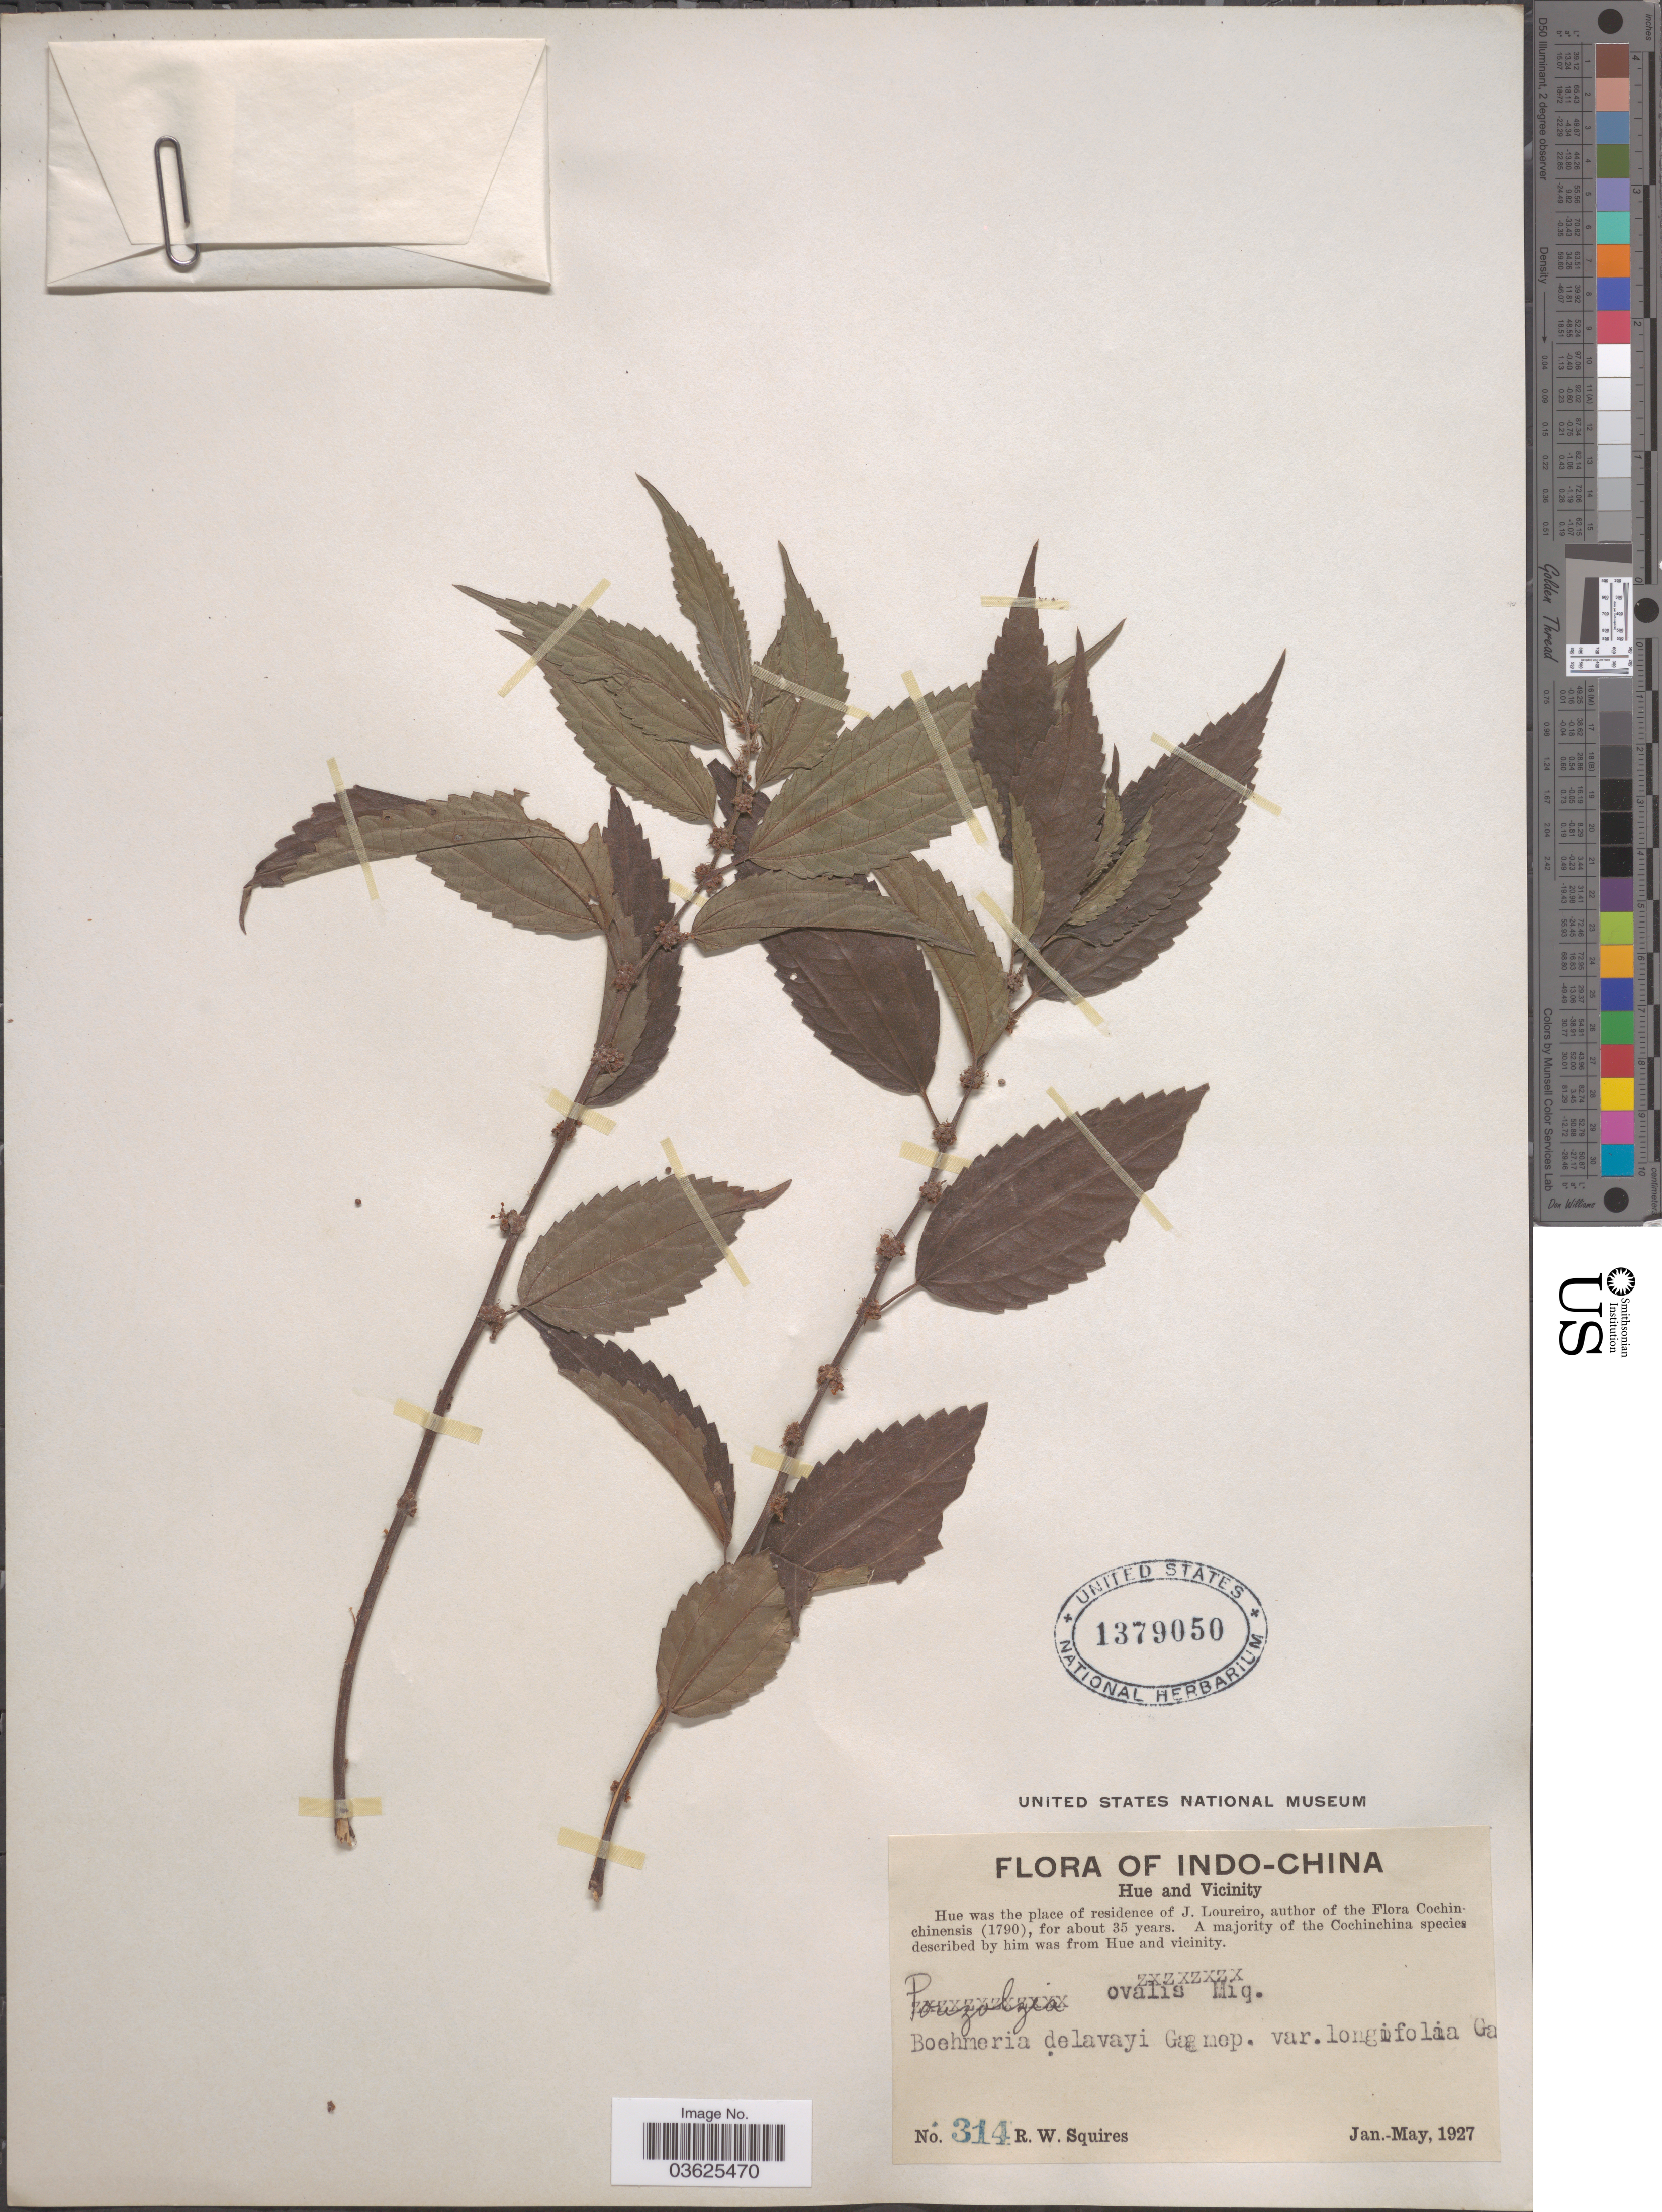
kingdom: Plantae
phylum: Tracheophyta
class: Magnoliopsida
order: Rosales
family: Urticaceae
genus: Boehmeria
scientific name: Boehmeria delavayi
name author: Gagnep.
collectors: R. Squires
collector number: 314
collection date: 1927-01/1927-05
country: Vietnam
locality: Indo-China. Hue and Vicinity.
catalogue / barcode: US 1379050